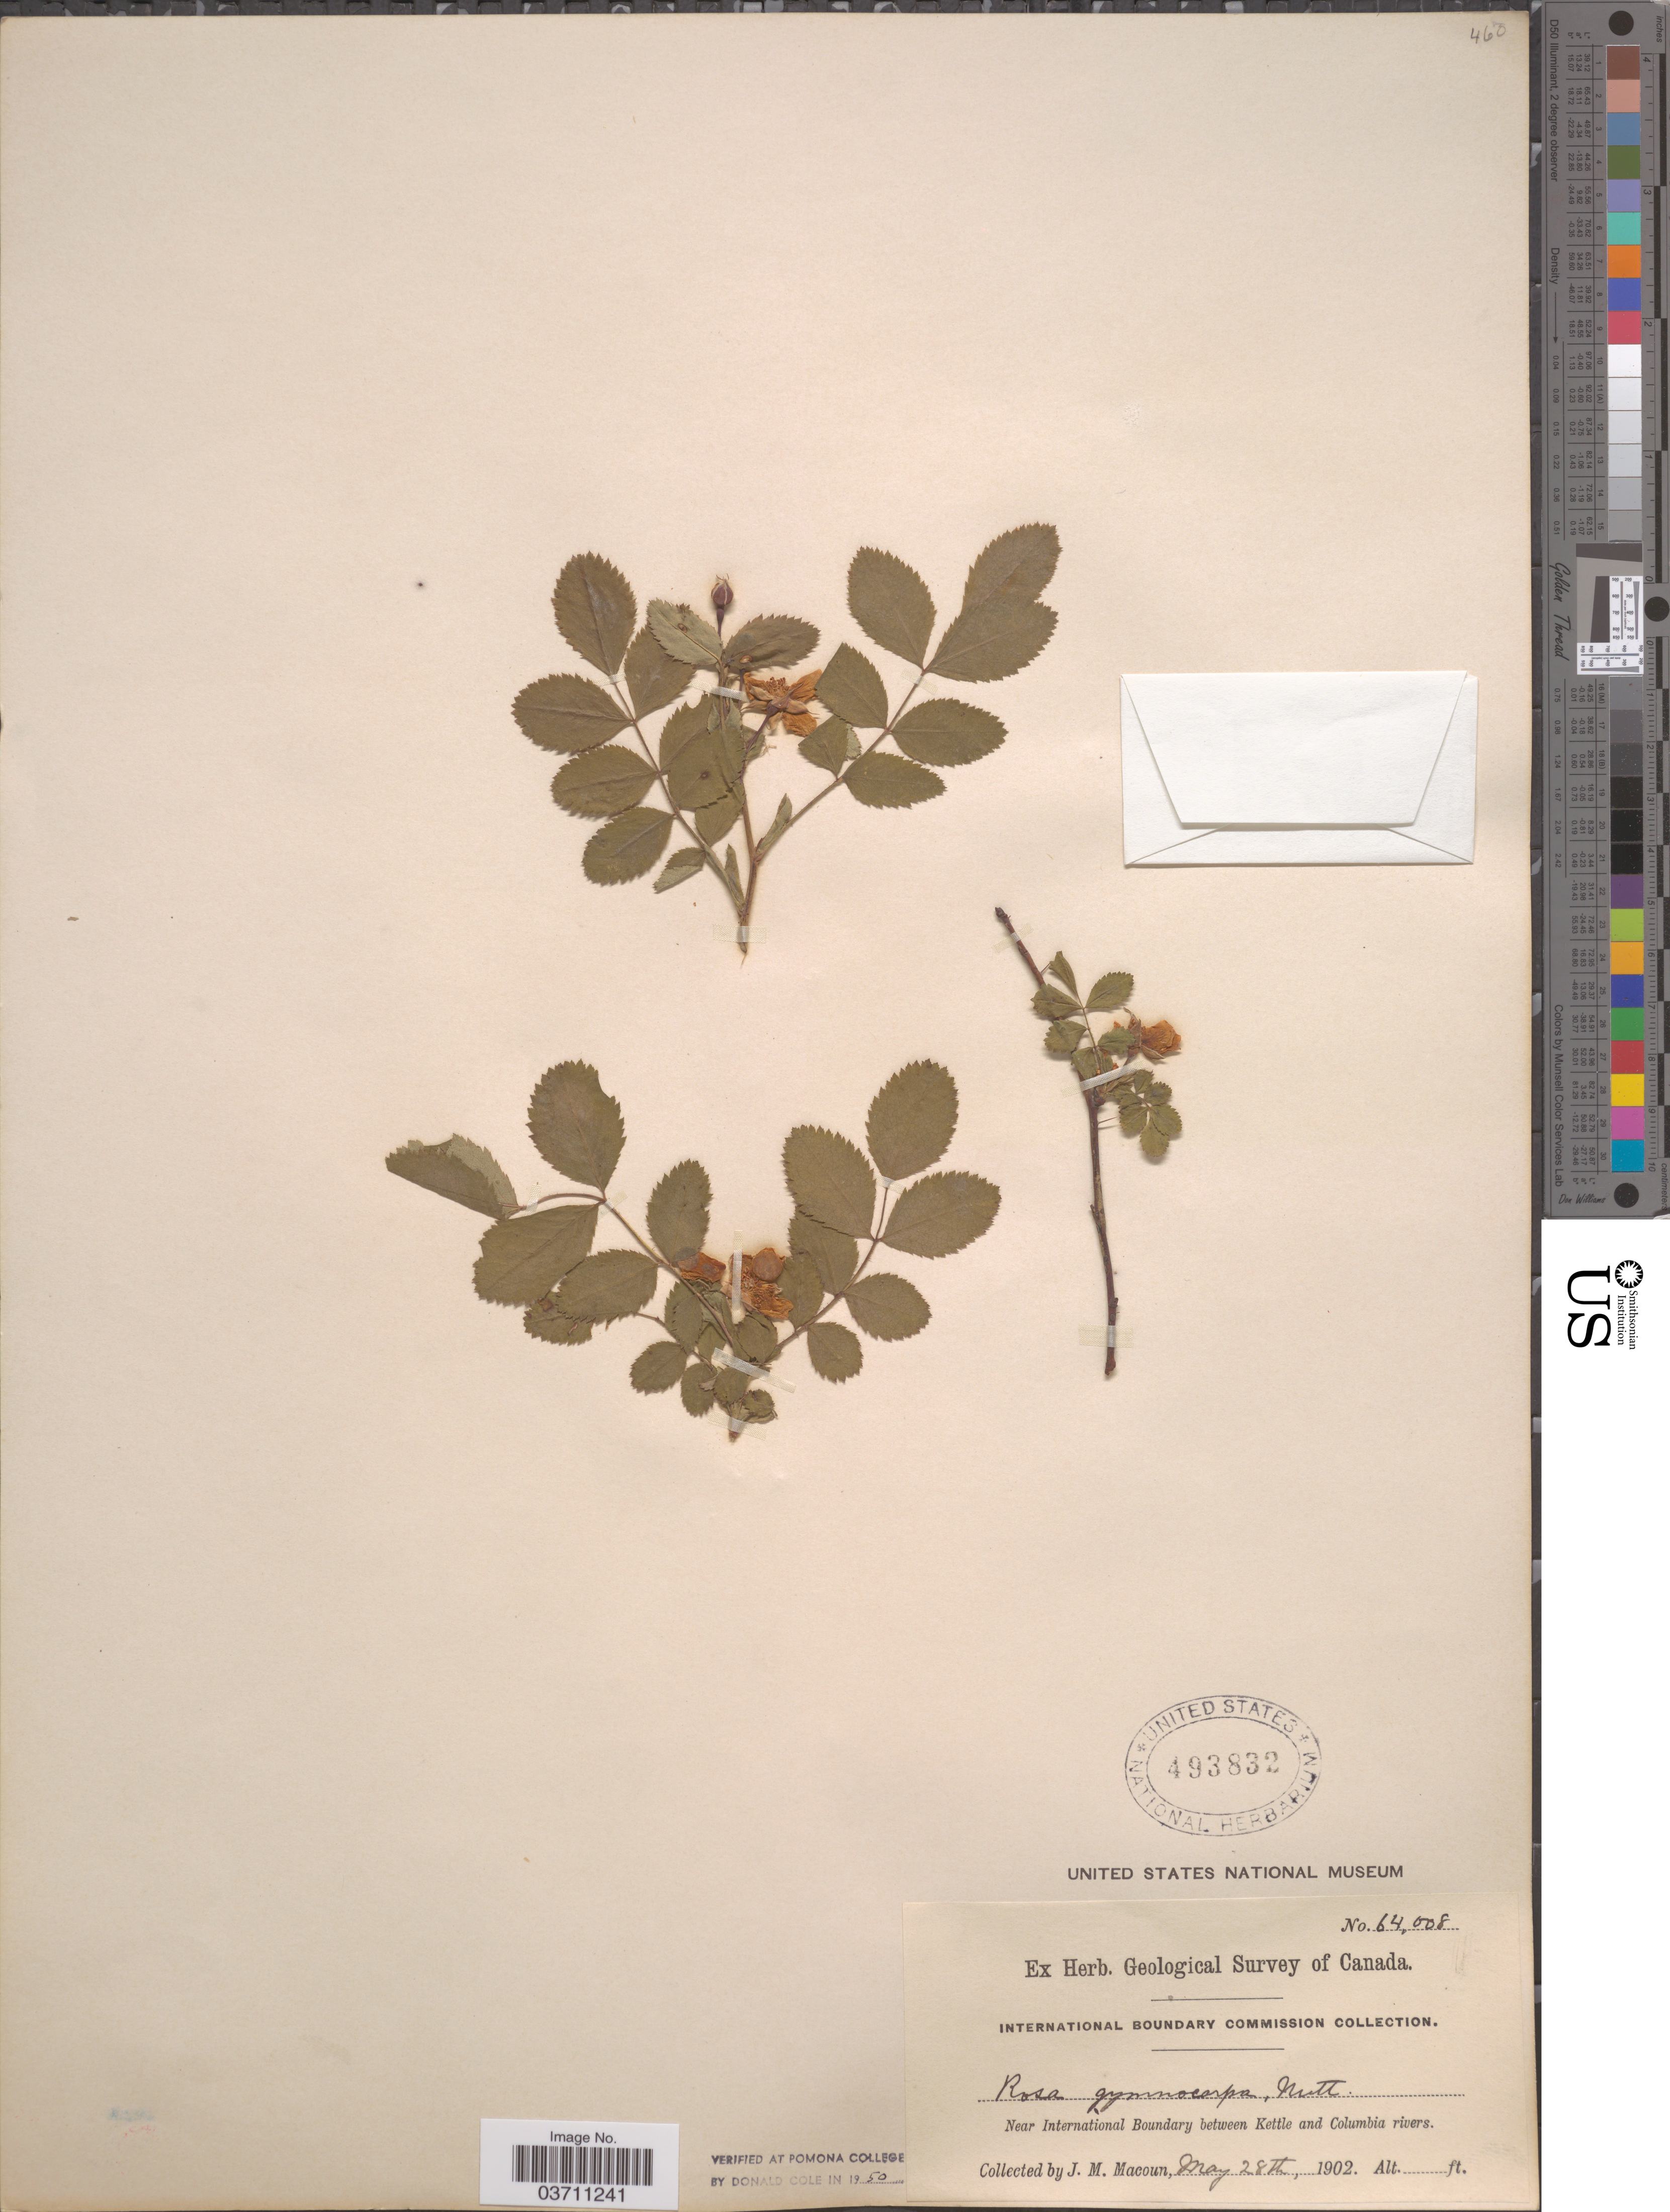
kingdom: Plantae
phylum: Tracheophyta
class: Magnoliopsida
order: Rosales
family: Rosaceae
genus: Rosa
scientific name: Rosa gymnocarpa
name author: Nutt.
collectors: J. M. Macoun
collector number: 64008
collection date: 1902-05-28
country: Canada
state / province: British Columbia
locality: Near International Boundary between Kettle and Columbia rivers.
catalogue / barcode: US 493832